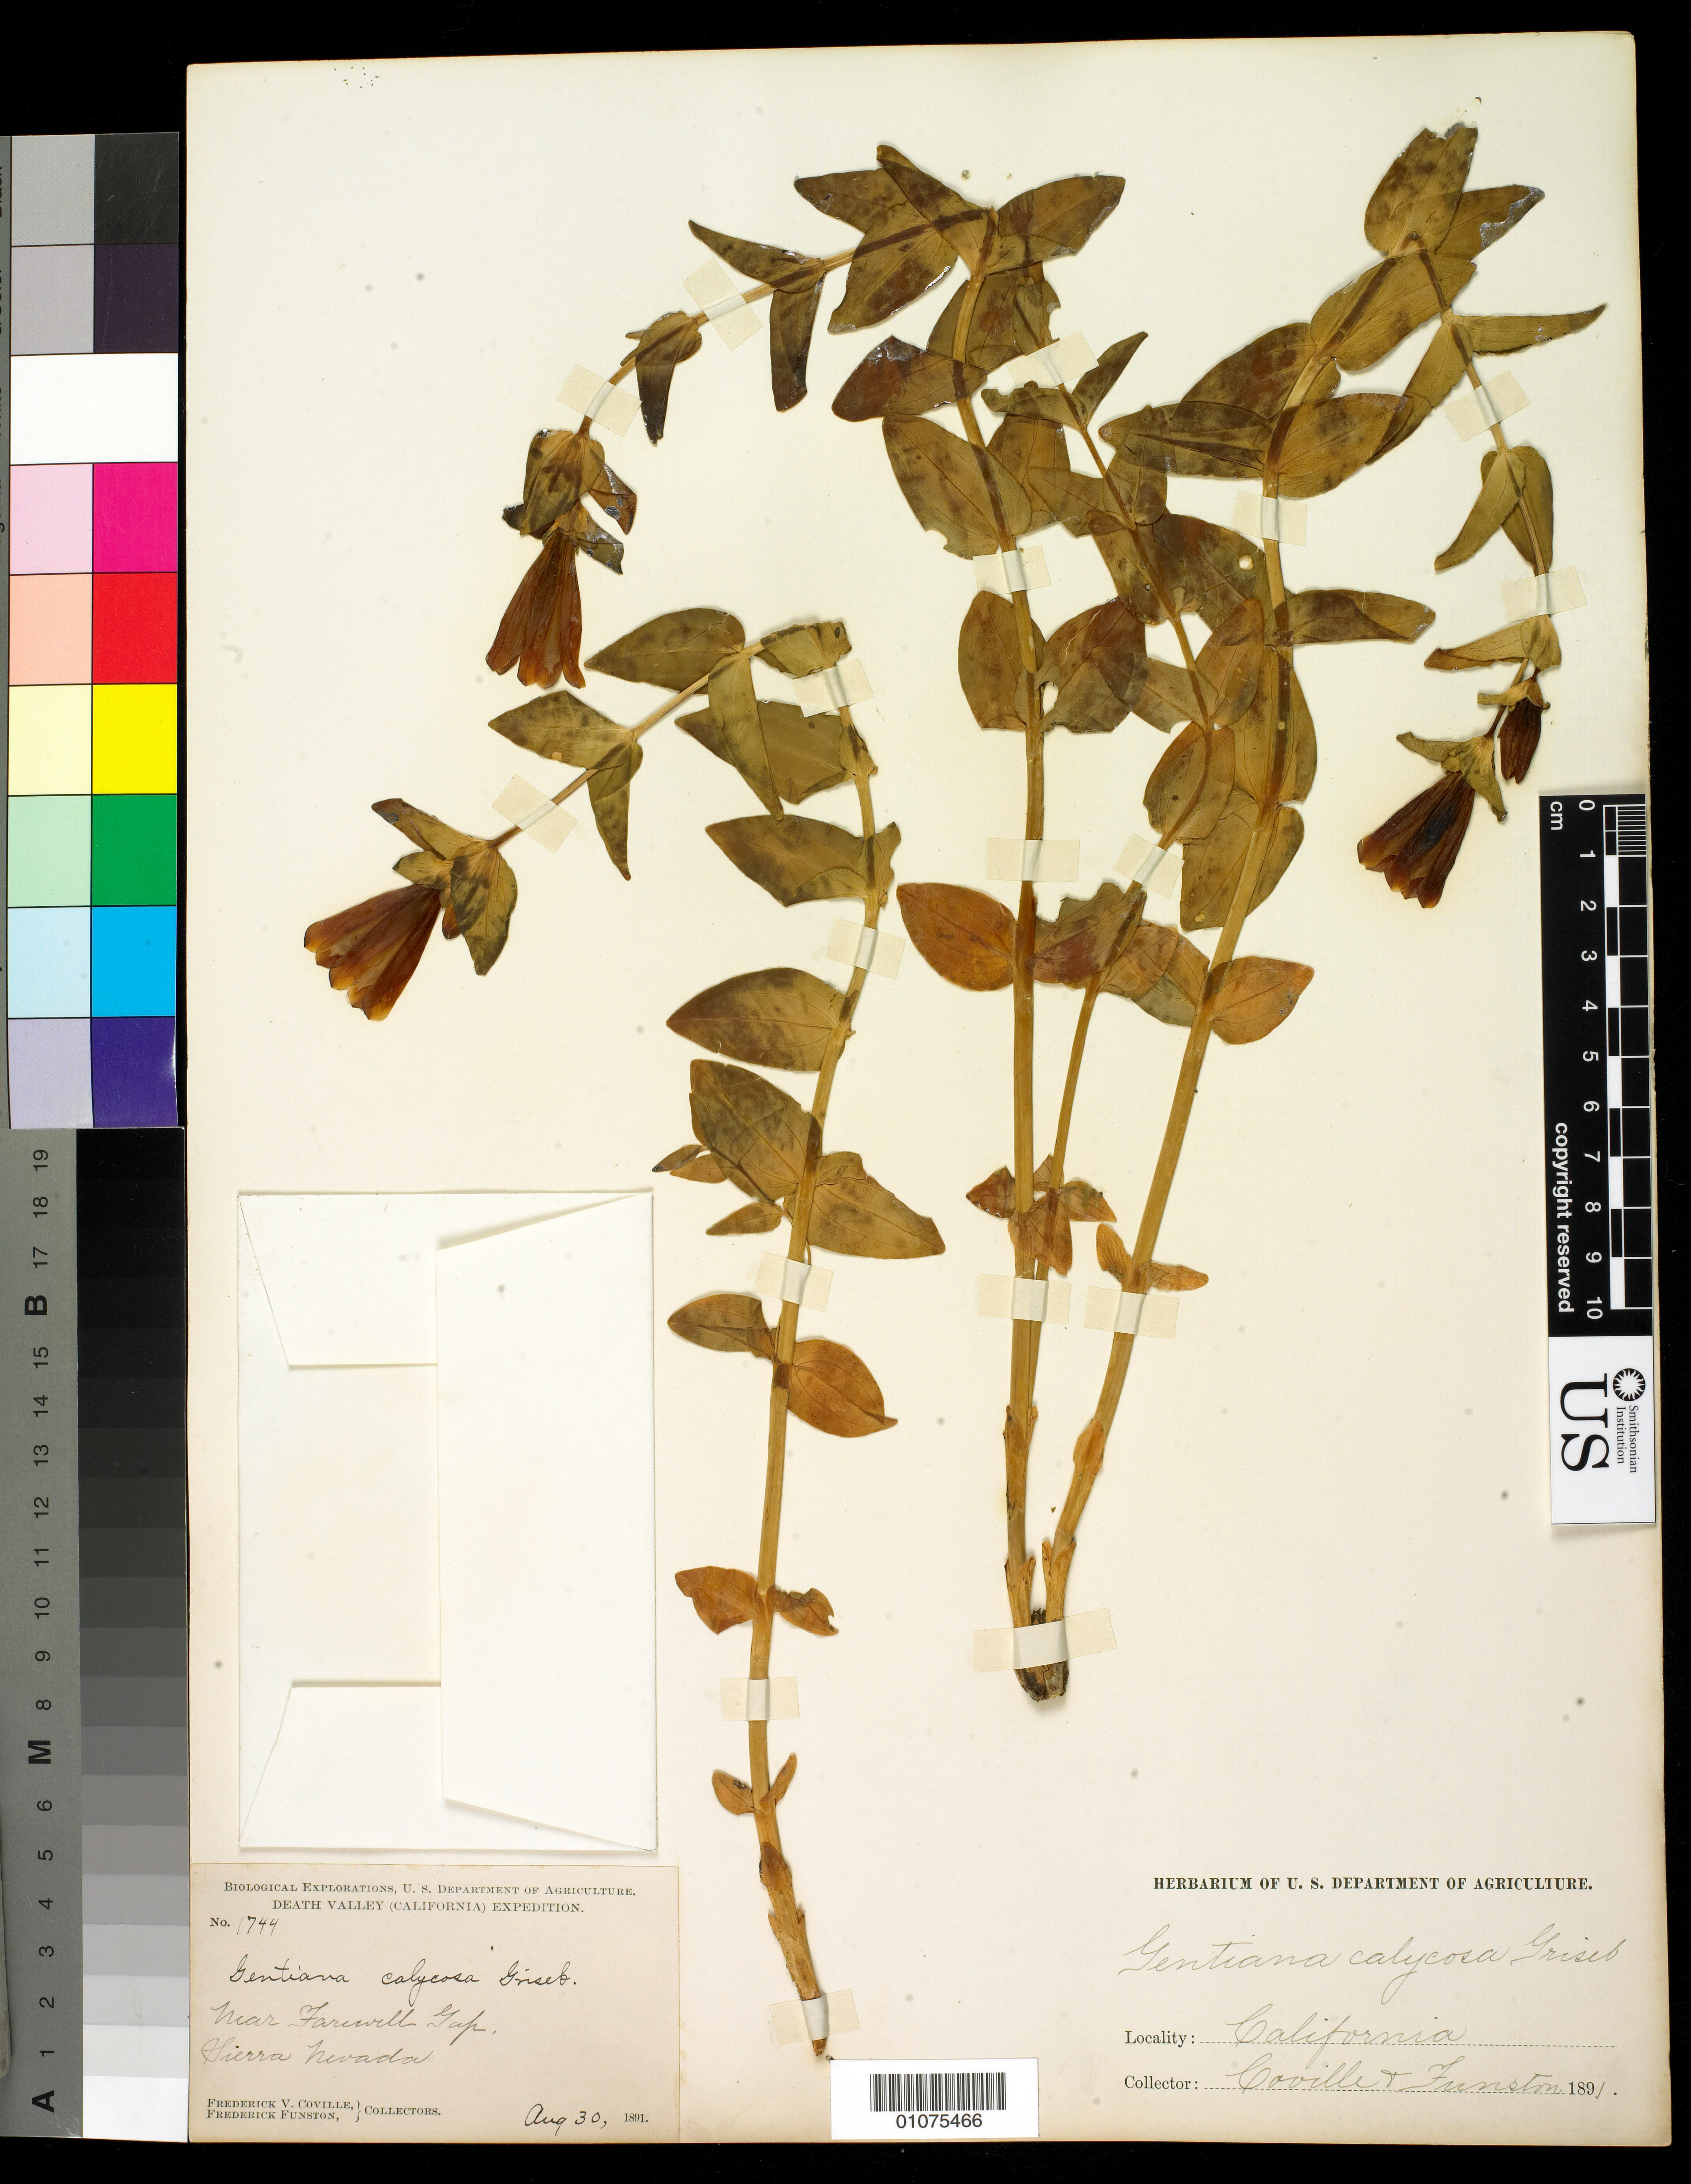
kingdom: Plantae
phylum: Tracheophyta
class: Magnoliopsida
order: Gentianales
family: Gentianaceae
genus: Gentiana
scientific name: Gentiana calycosa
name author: Griseb.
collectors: F. V. Coville & F. Funston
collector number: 1744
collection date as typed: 30 Aug 1891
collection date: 1891-08-30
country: United States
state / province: California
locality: Near Funeral Gap, Sierra Nevada